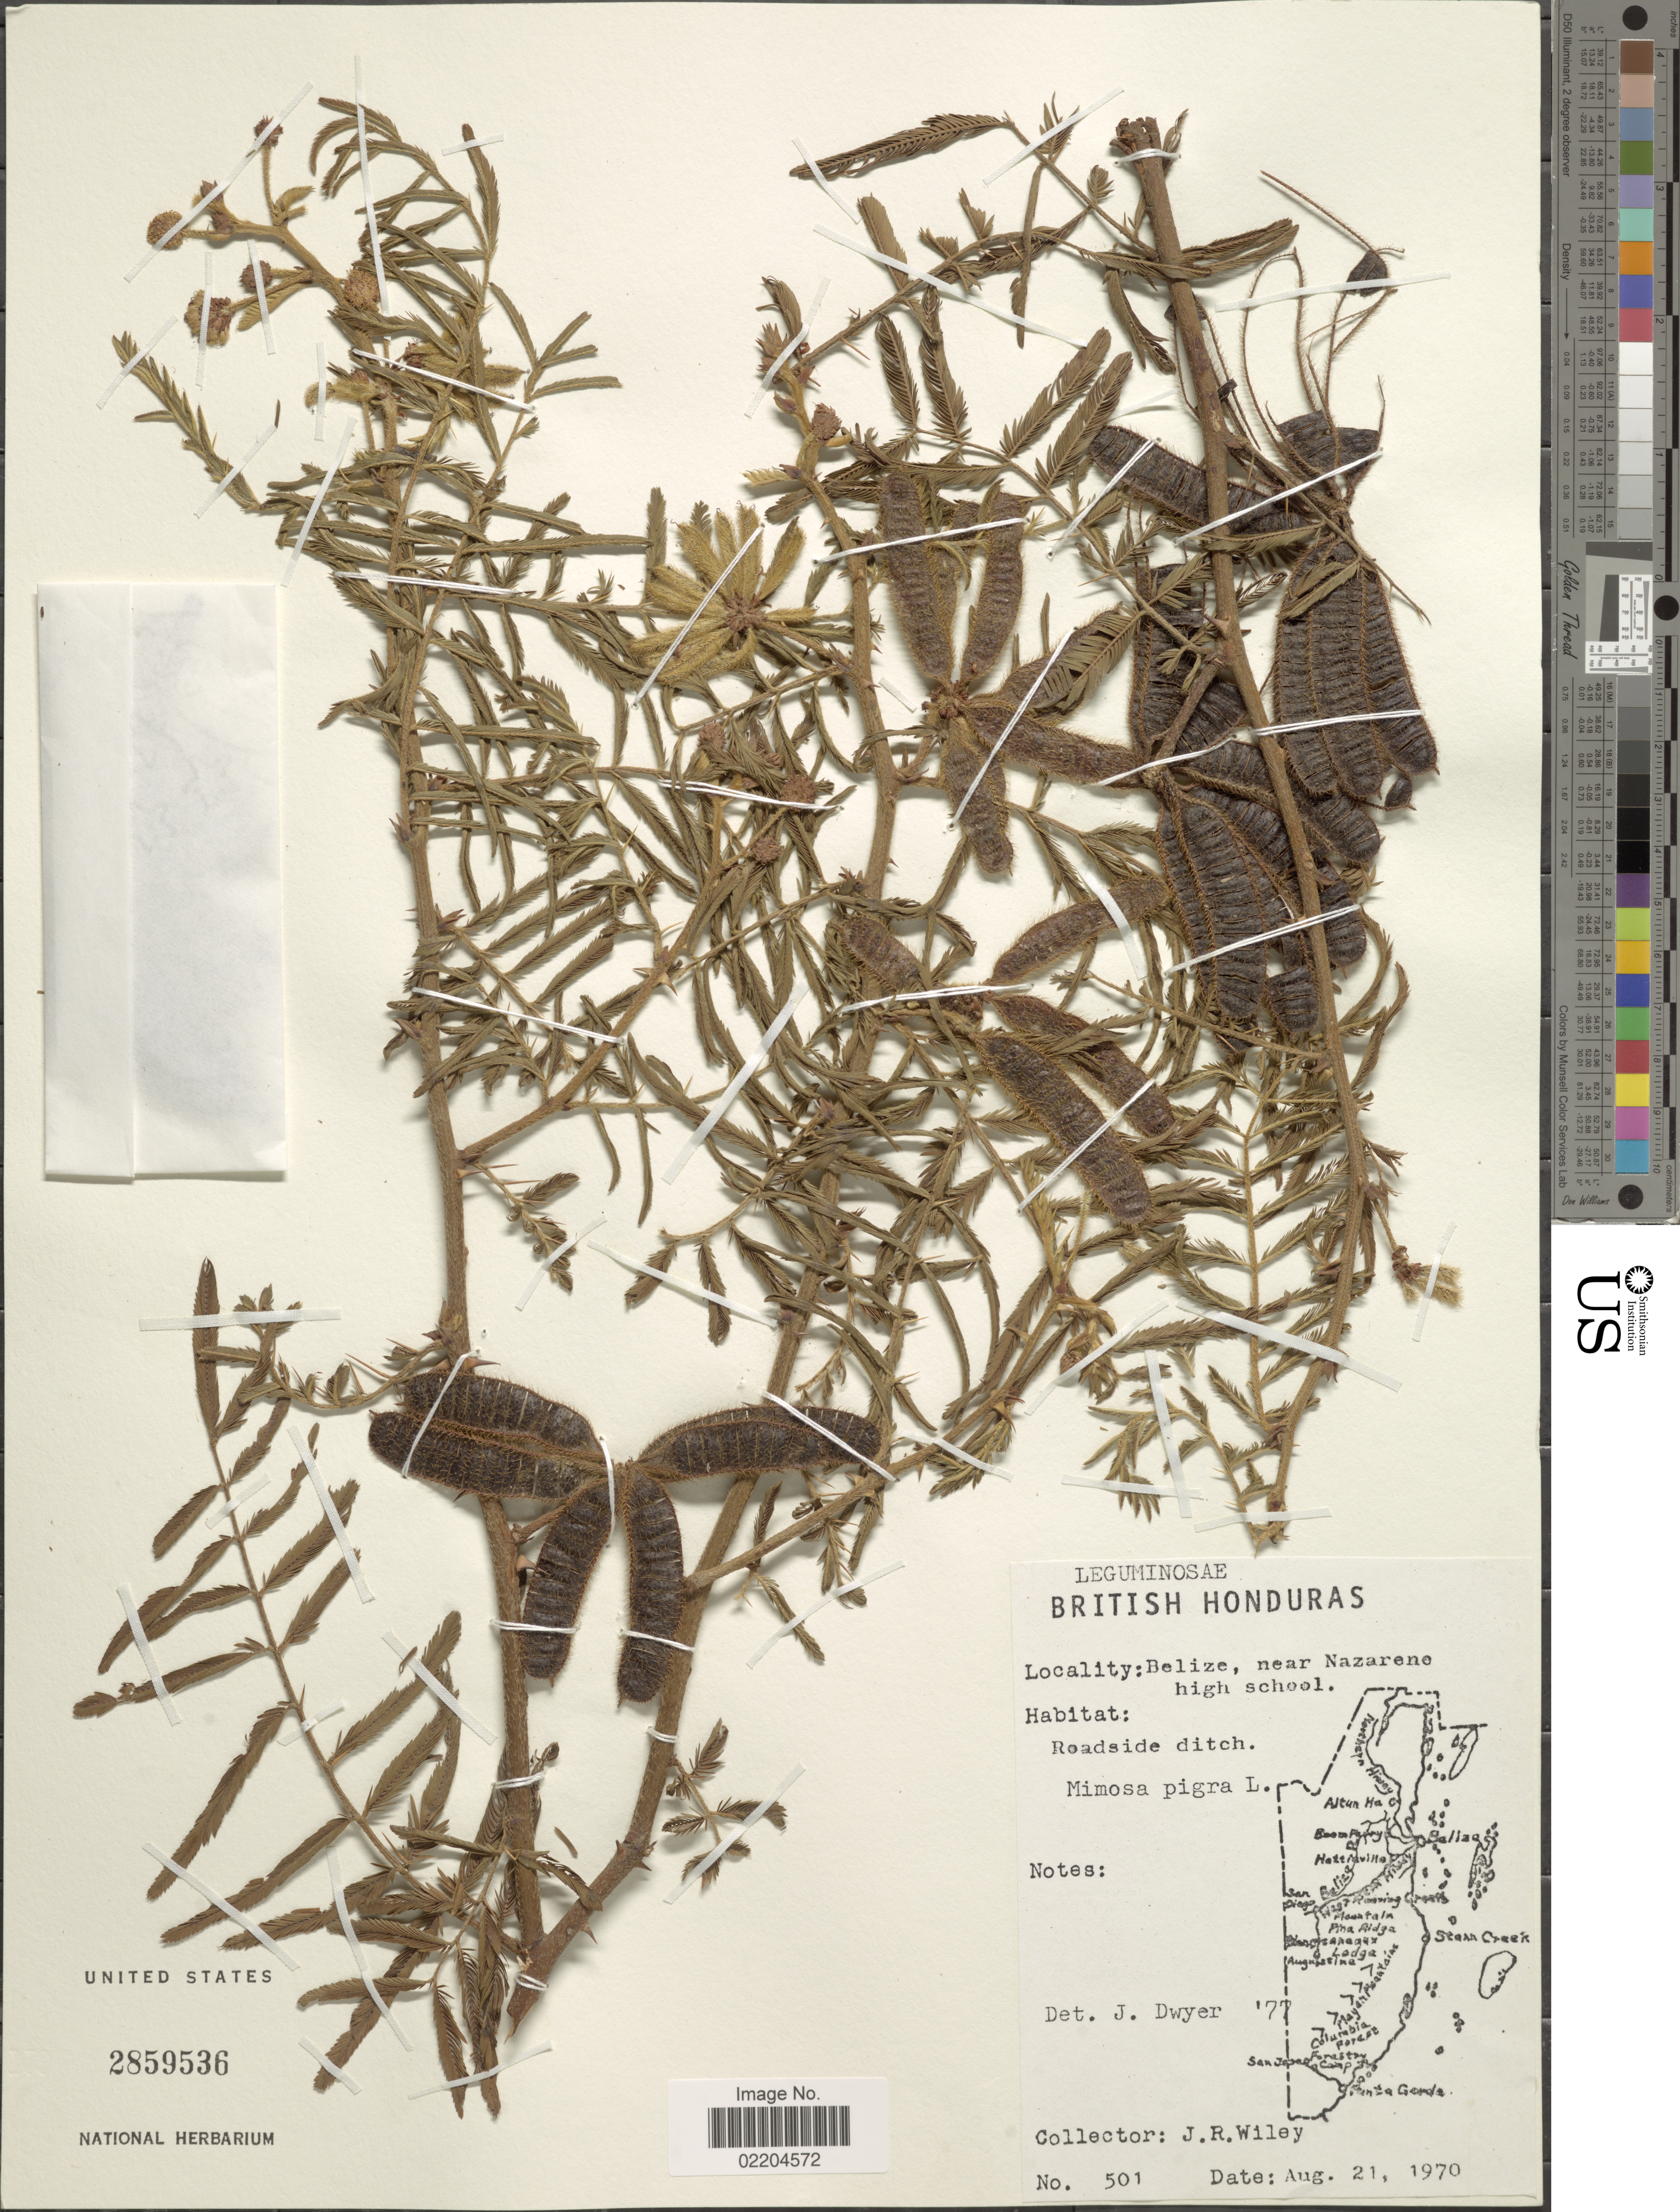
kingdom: Plantae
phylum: Tracheophyta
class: Magnoliopsida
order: Fabales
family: Fabaceae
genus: Mimosa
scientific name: Mimosa pigra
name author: L.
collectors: J. Wiley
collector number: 501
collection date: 1970-08-21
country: Belize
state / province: Belize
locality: Bristish Honduras. Roadside ditch, Belize, near Nazarene highschool.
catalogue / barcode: US 2859536